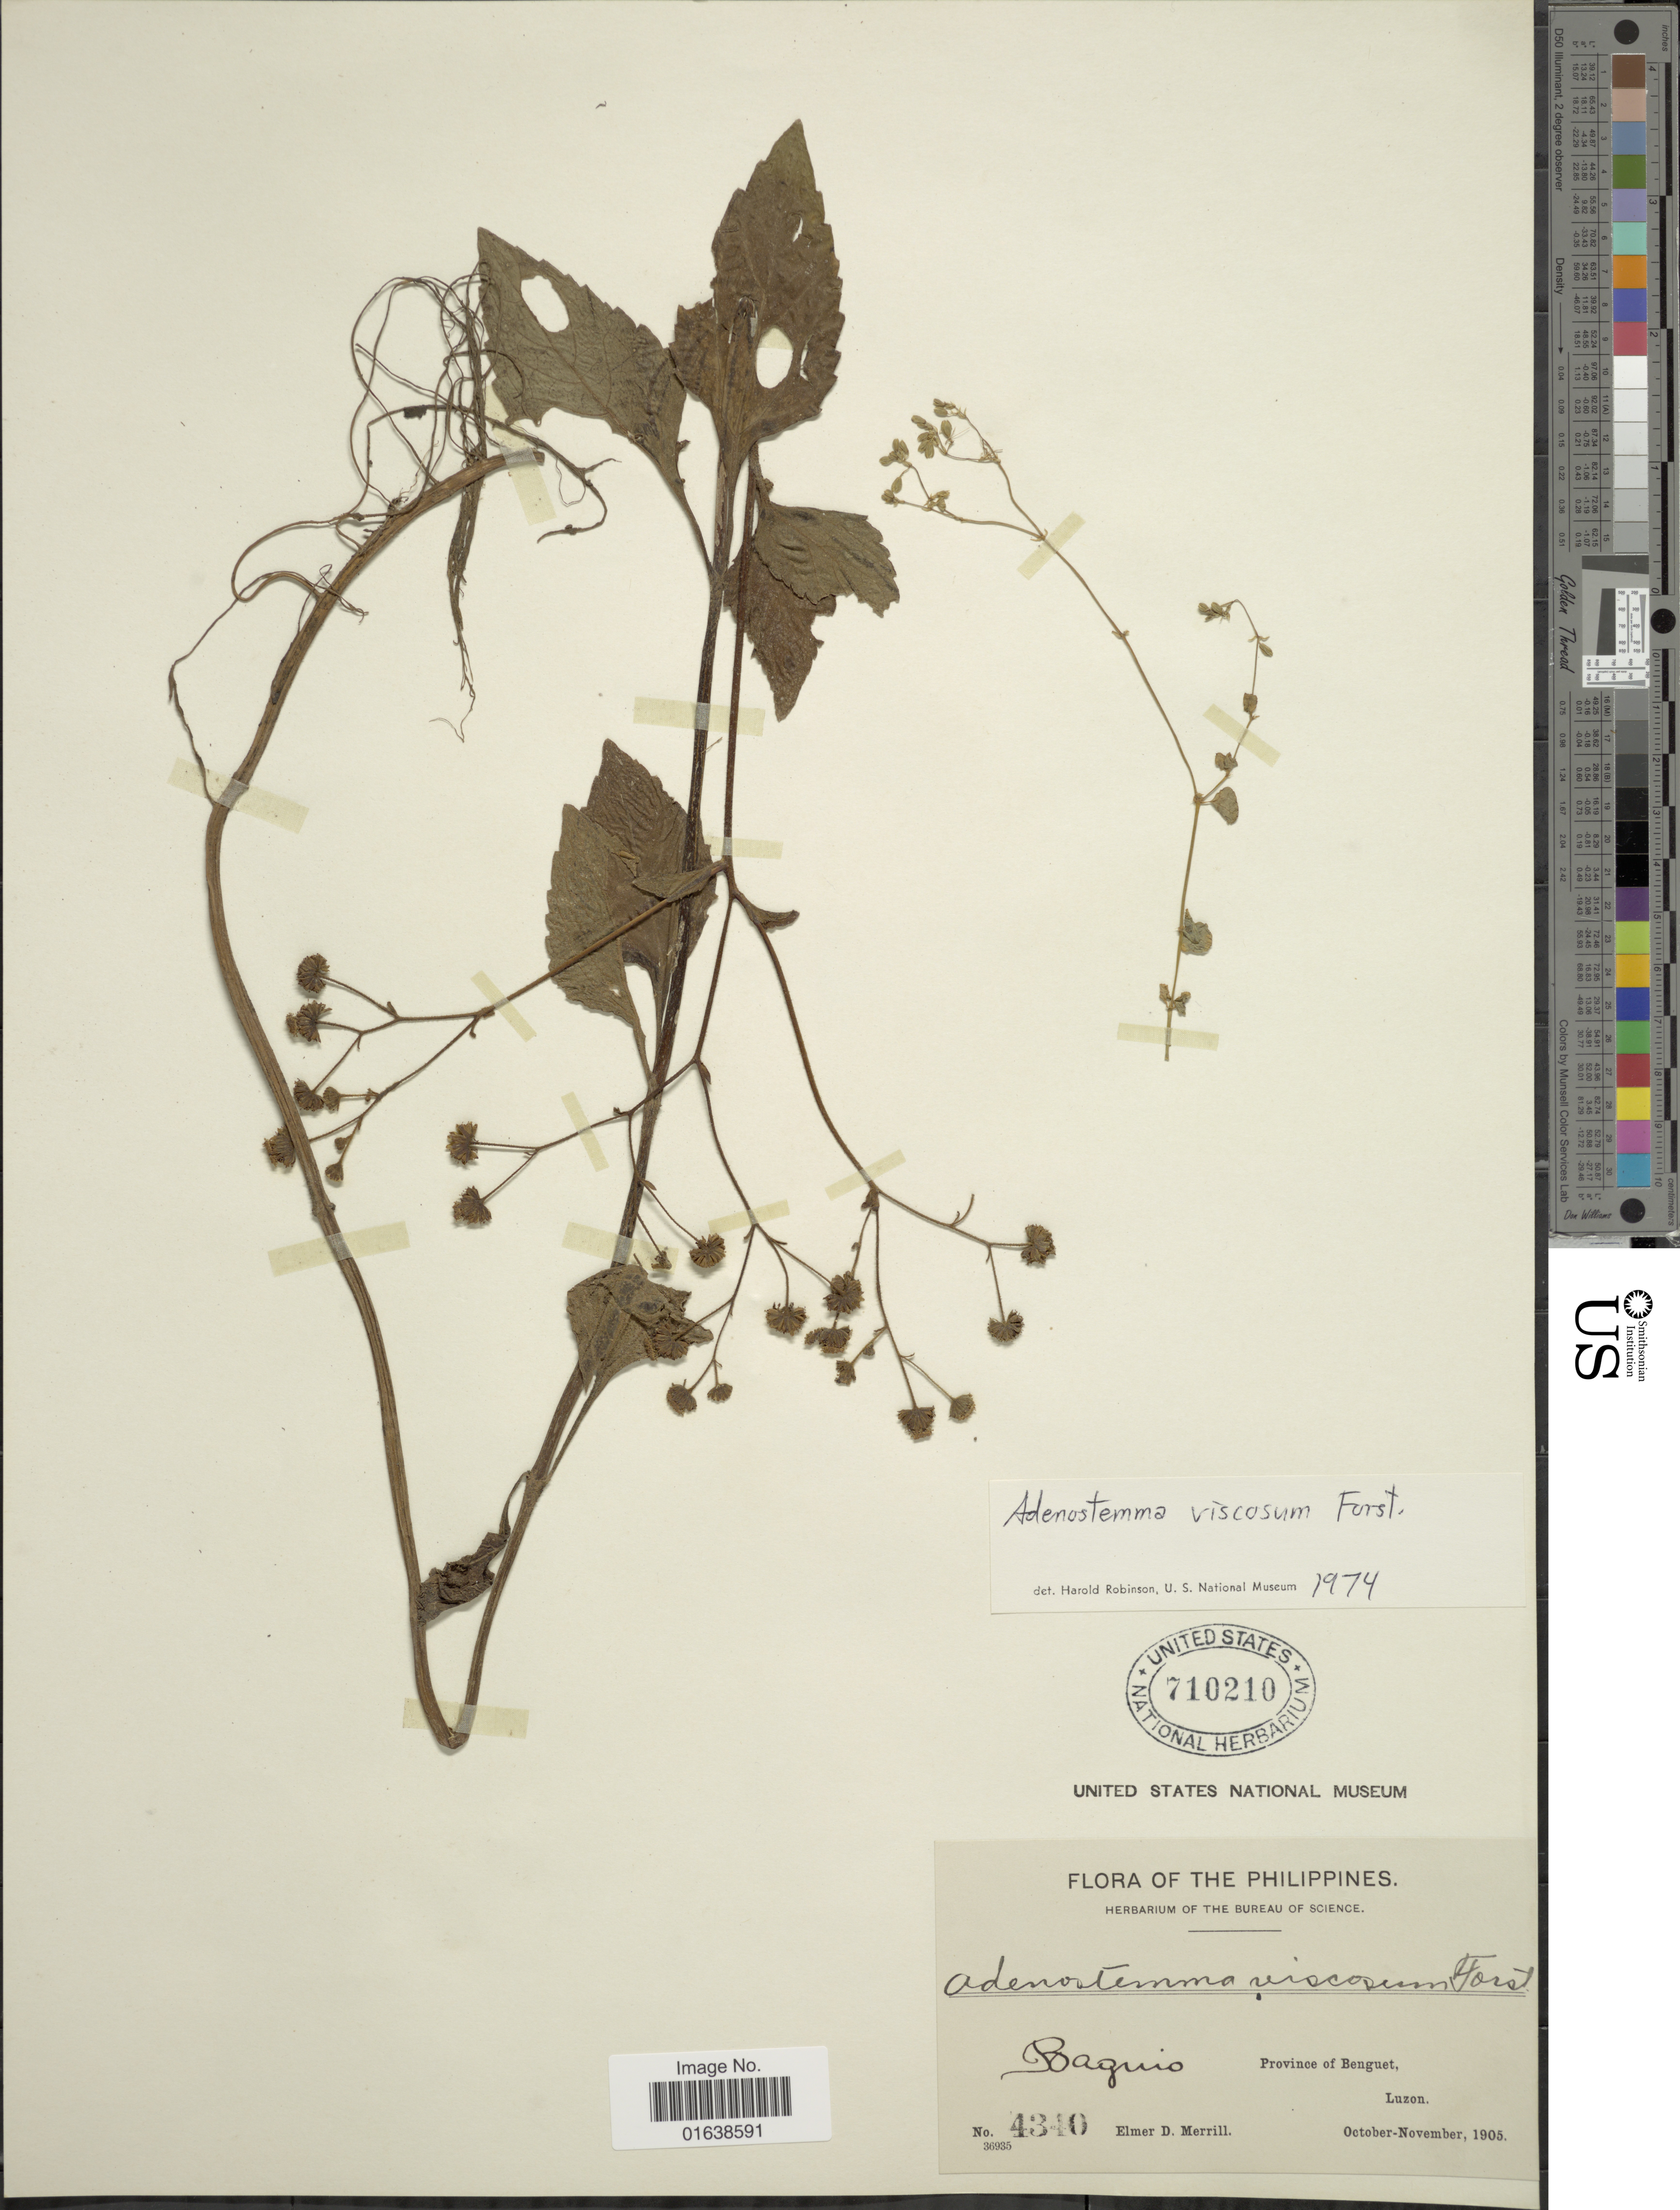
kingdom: Plantae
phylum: Tracheophyta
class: Magnoliopsida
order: Asterales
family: Asteraceae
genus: Adenostemma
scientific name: Adenostemma parviflorum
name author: (Blume) DC.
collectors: E. D. Merrill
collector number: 4340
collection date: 1905-10/1905-11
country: Philippines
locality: The Philippines, Baguio. Province of Benguet. Luzon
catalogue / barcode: US 710210